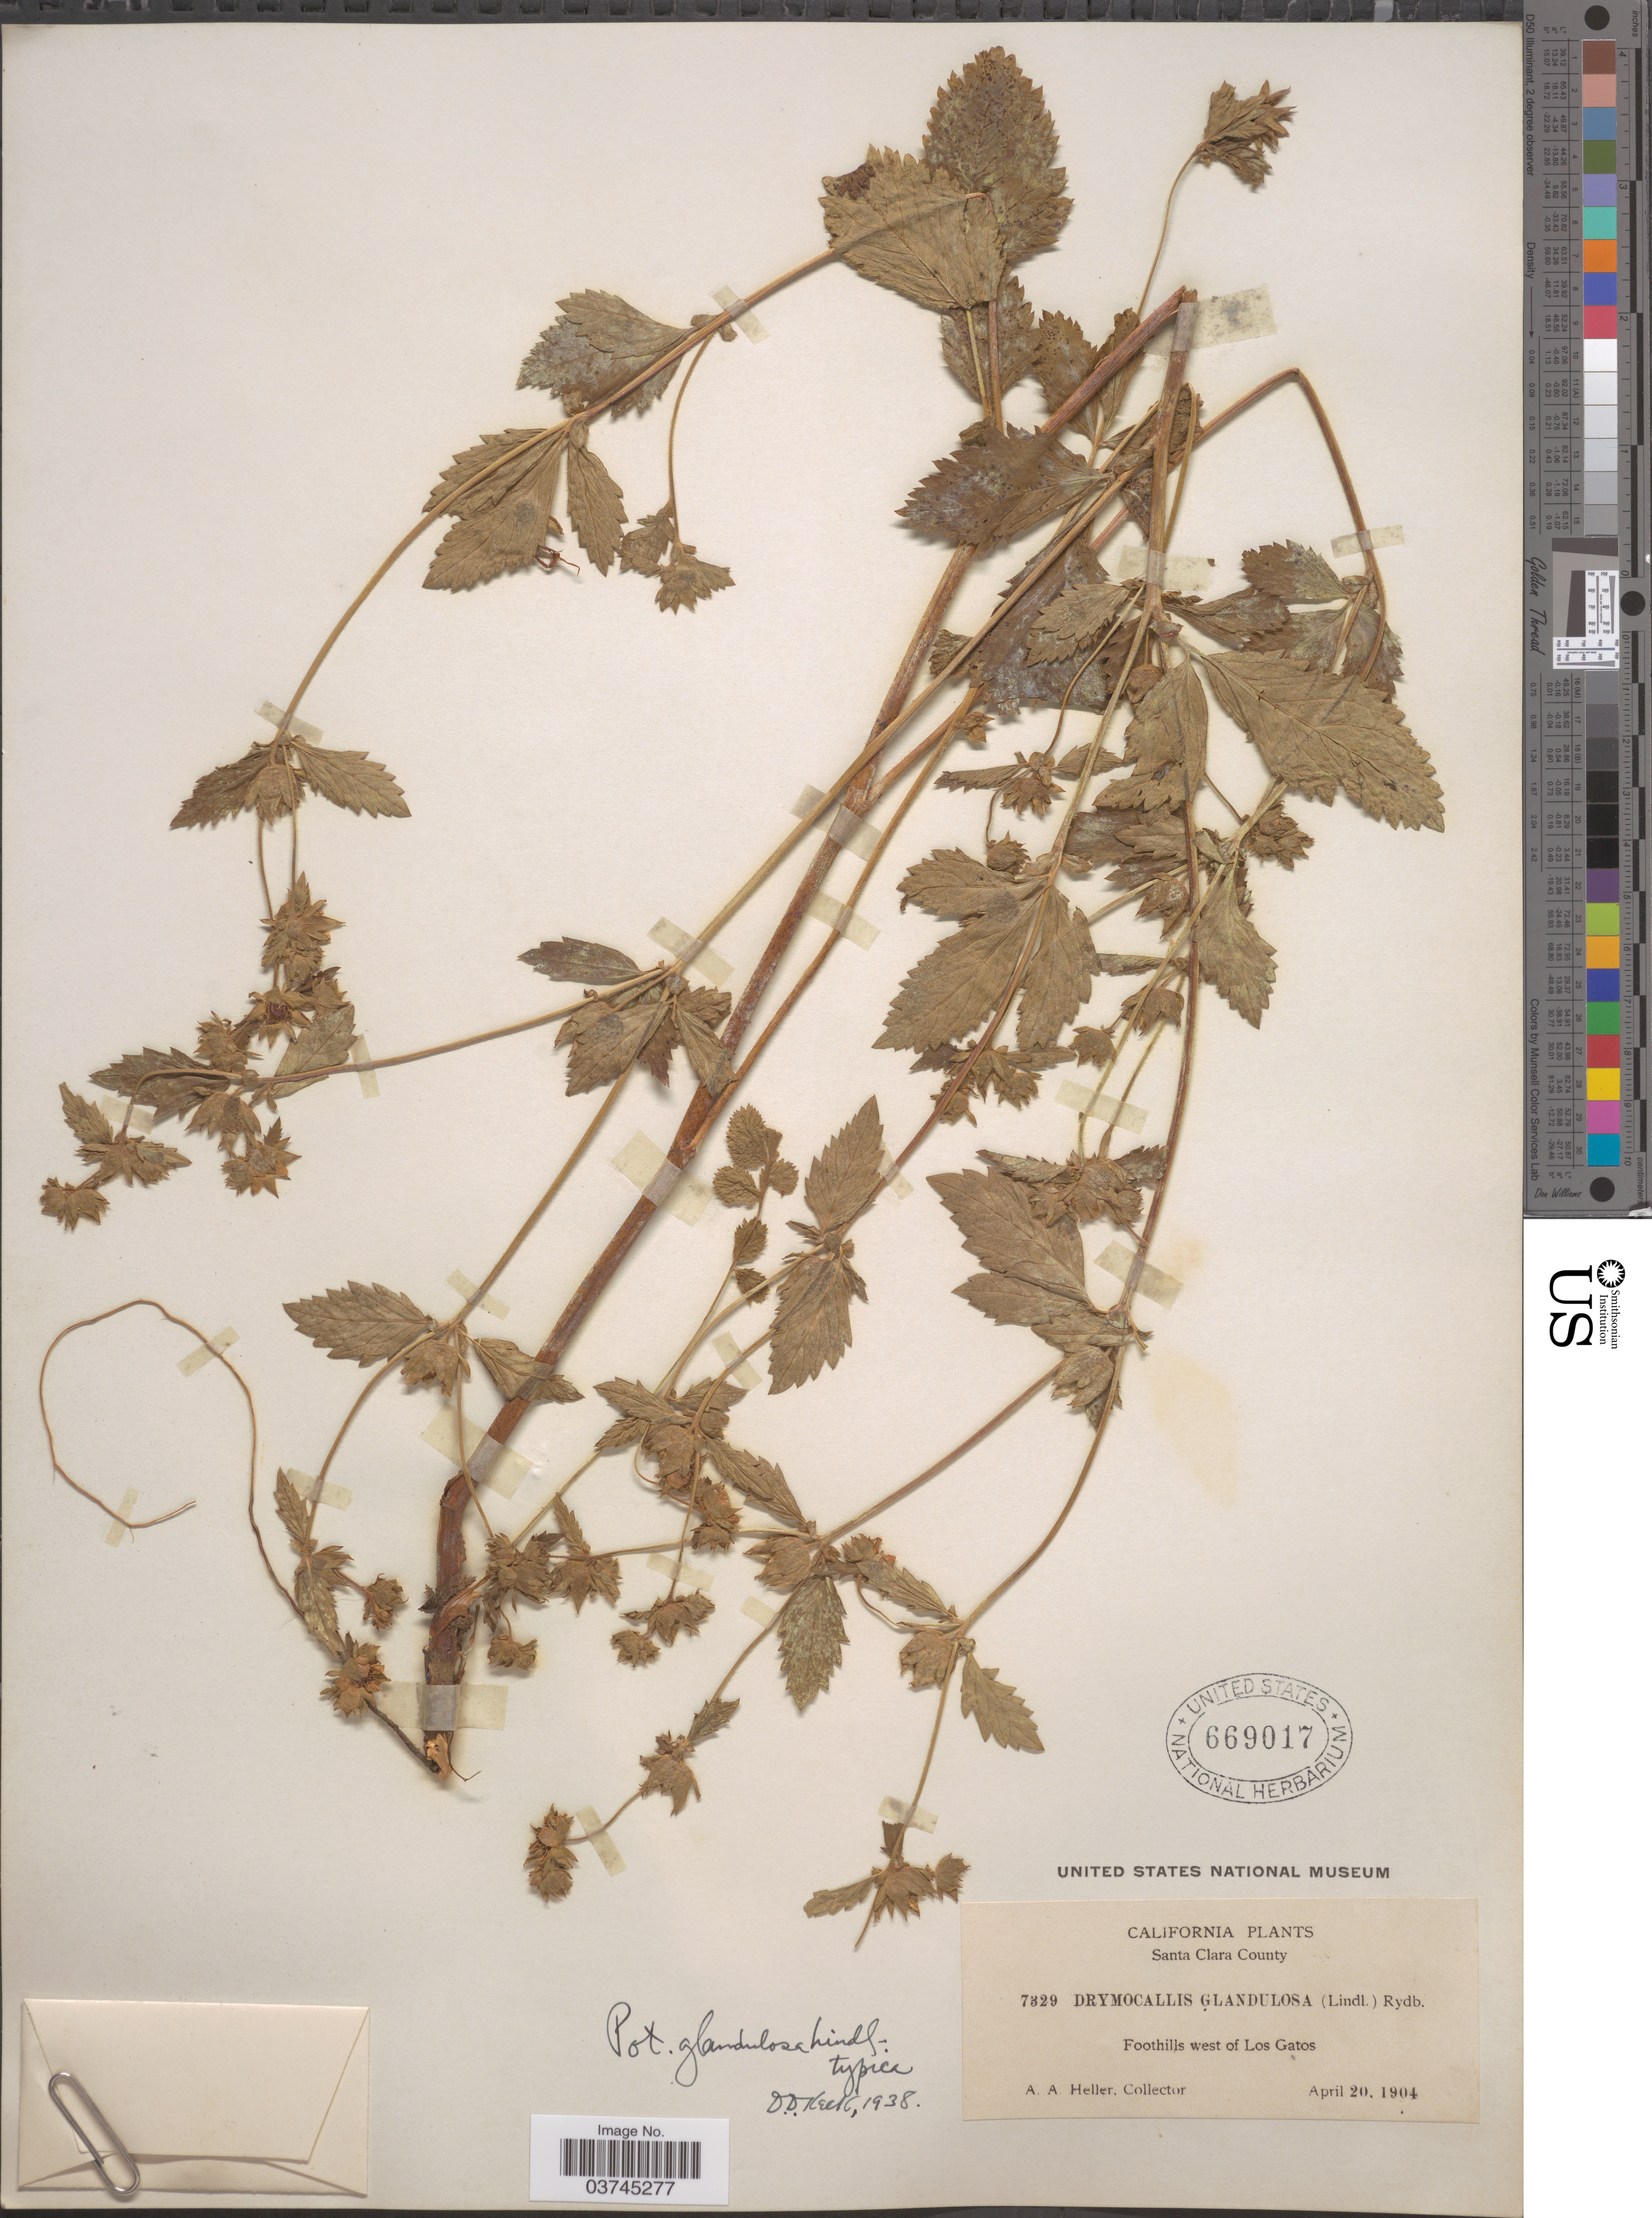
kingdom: Plantae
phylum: Tracheophyta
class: Magnoliopsida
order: Rosales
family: Rosaceae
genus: Drymocallis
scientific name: Drymocallis glandulosa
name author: (Lindl.) Rydb.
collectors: A. A. Heller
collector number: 7329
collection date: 1904-04-20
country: United States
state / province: California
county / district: Santa Clara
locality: Santa Clara County. Foothills west of Los Gatos.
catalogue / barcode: US 669017